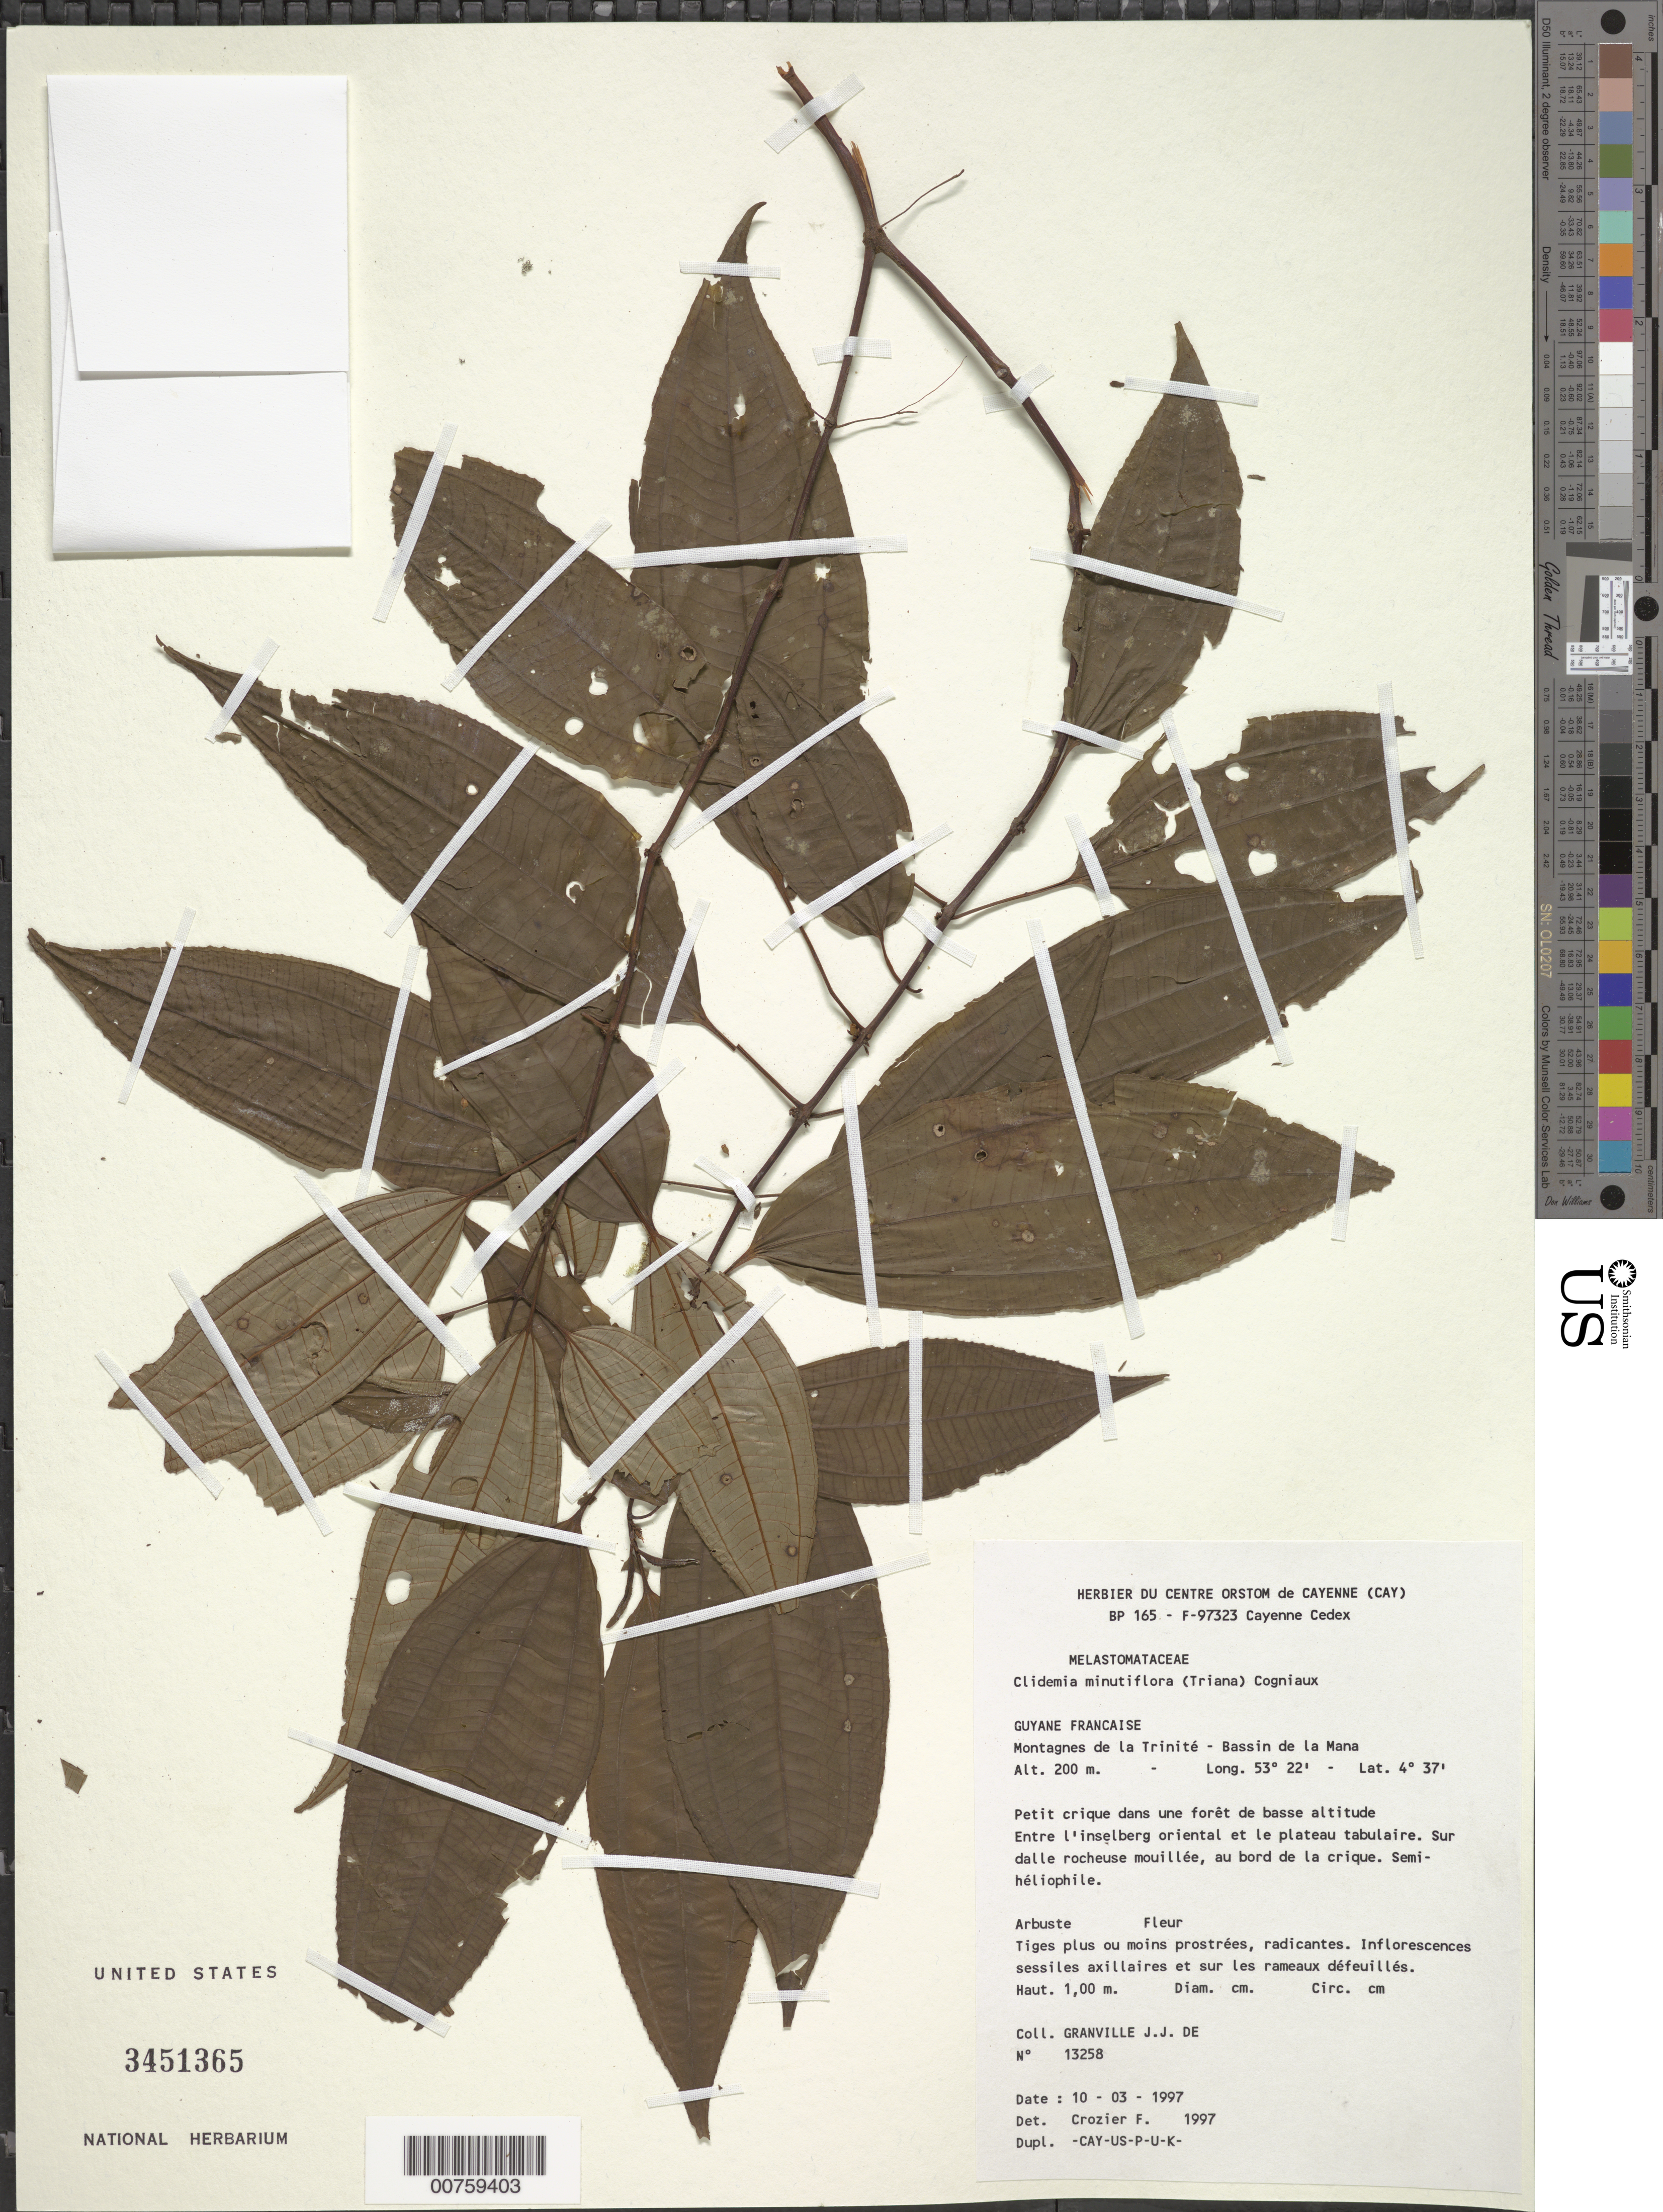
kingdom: Plantae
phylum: Tracheophyta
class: Magnoliopsida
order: Myrtales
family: Melastomataceae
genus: Clidemia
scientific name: Clidemia minutiflora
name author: (Triana) Cogn.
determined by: Michelangeli, F. A.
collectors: J.-J. de Granville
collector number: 13258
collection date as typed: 10-Mar-97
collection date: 1997-03-10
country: French Guiana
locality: Montagnes de la Trinité, Bassin de la Mana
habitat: Petit crique dans une forêt de basse alt., entre l'inselberg oriental et sur le plateau tabulaire. Sur dalle rocheuse mouillee, au bord de la crique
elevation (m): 200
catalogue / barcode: US 3451365